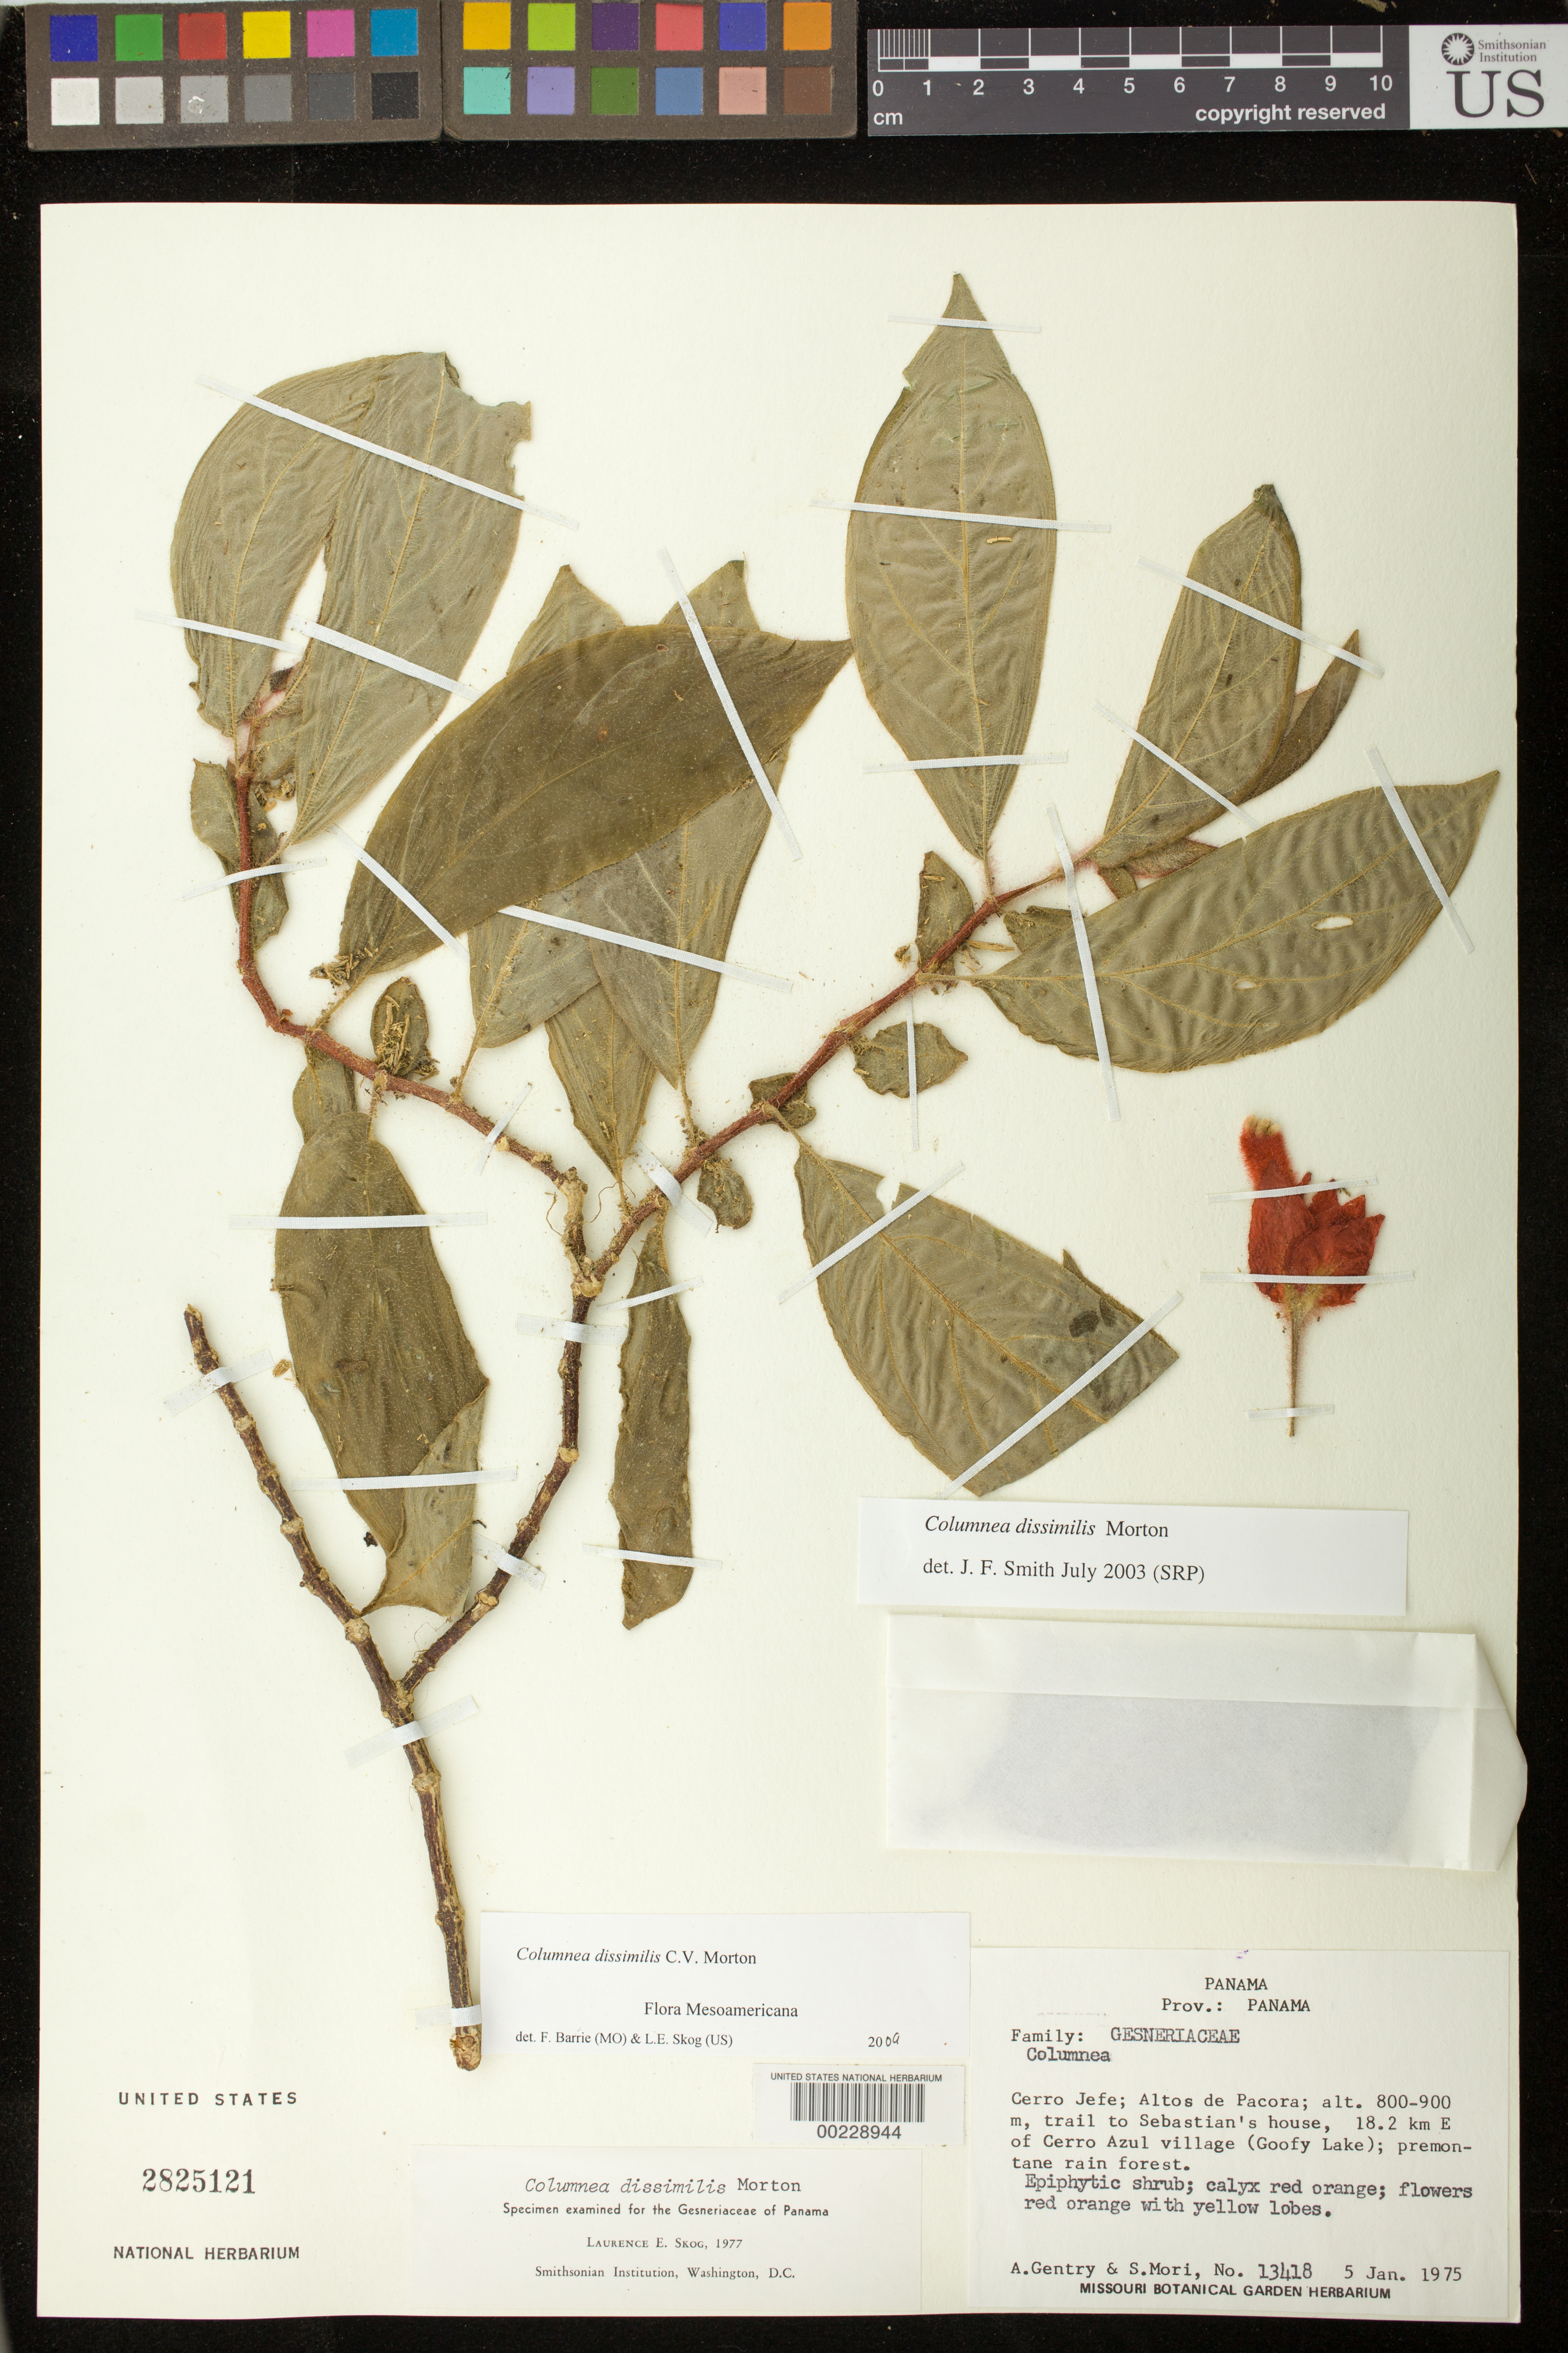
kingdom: Plantae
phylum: Tracheophyta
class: Magnoliopsida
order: Lamiales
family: Gesneriaceae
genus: Columnea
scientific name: Columnea dissimilis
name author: C.V. Morton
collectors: A. H. Gentry & S. Mori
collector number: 13418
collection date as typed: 05 Jan 1975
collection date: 1975-01-05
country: Panama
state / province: Panamá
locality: Cerro Jefe, Altos de Pacora, trail to Sebastian's House, 18.2 km E of Cerro Azul village (Goofy Lake)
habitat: Premontane rain forest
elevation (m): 800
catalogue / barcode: US 2825121